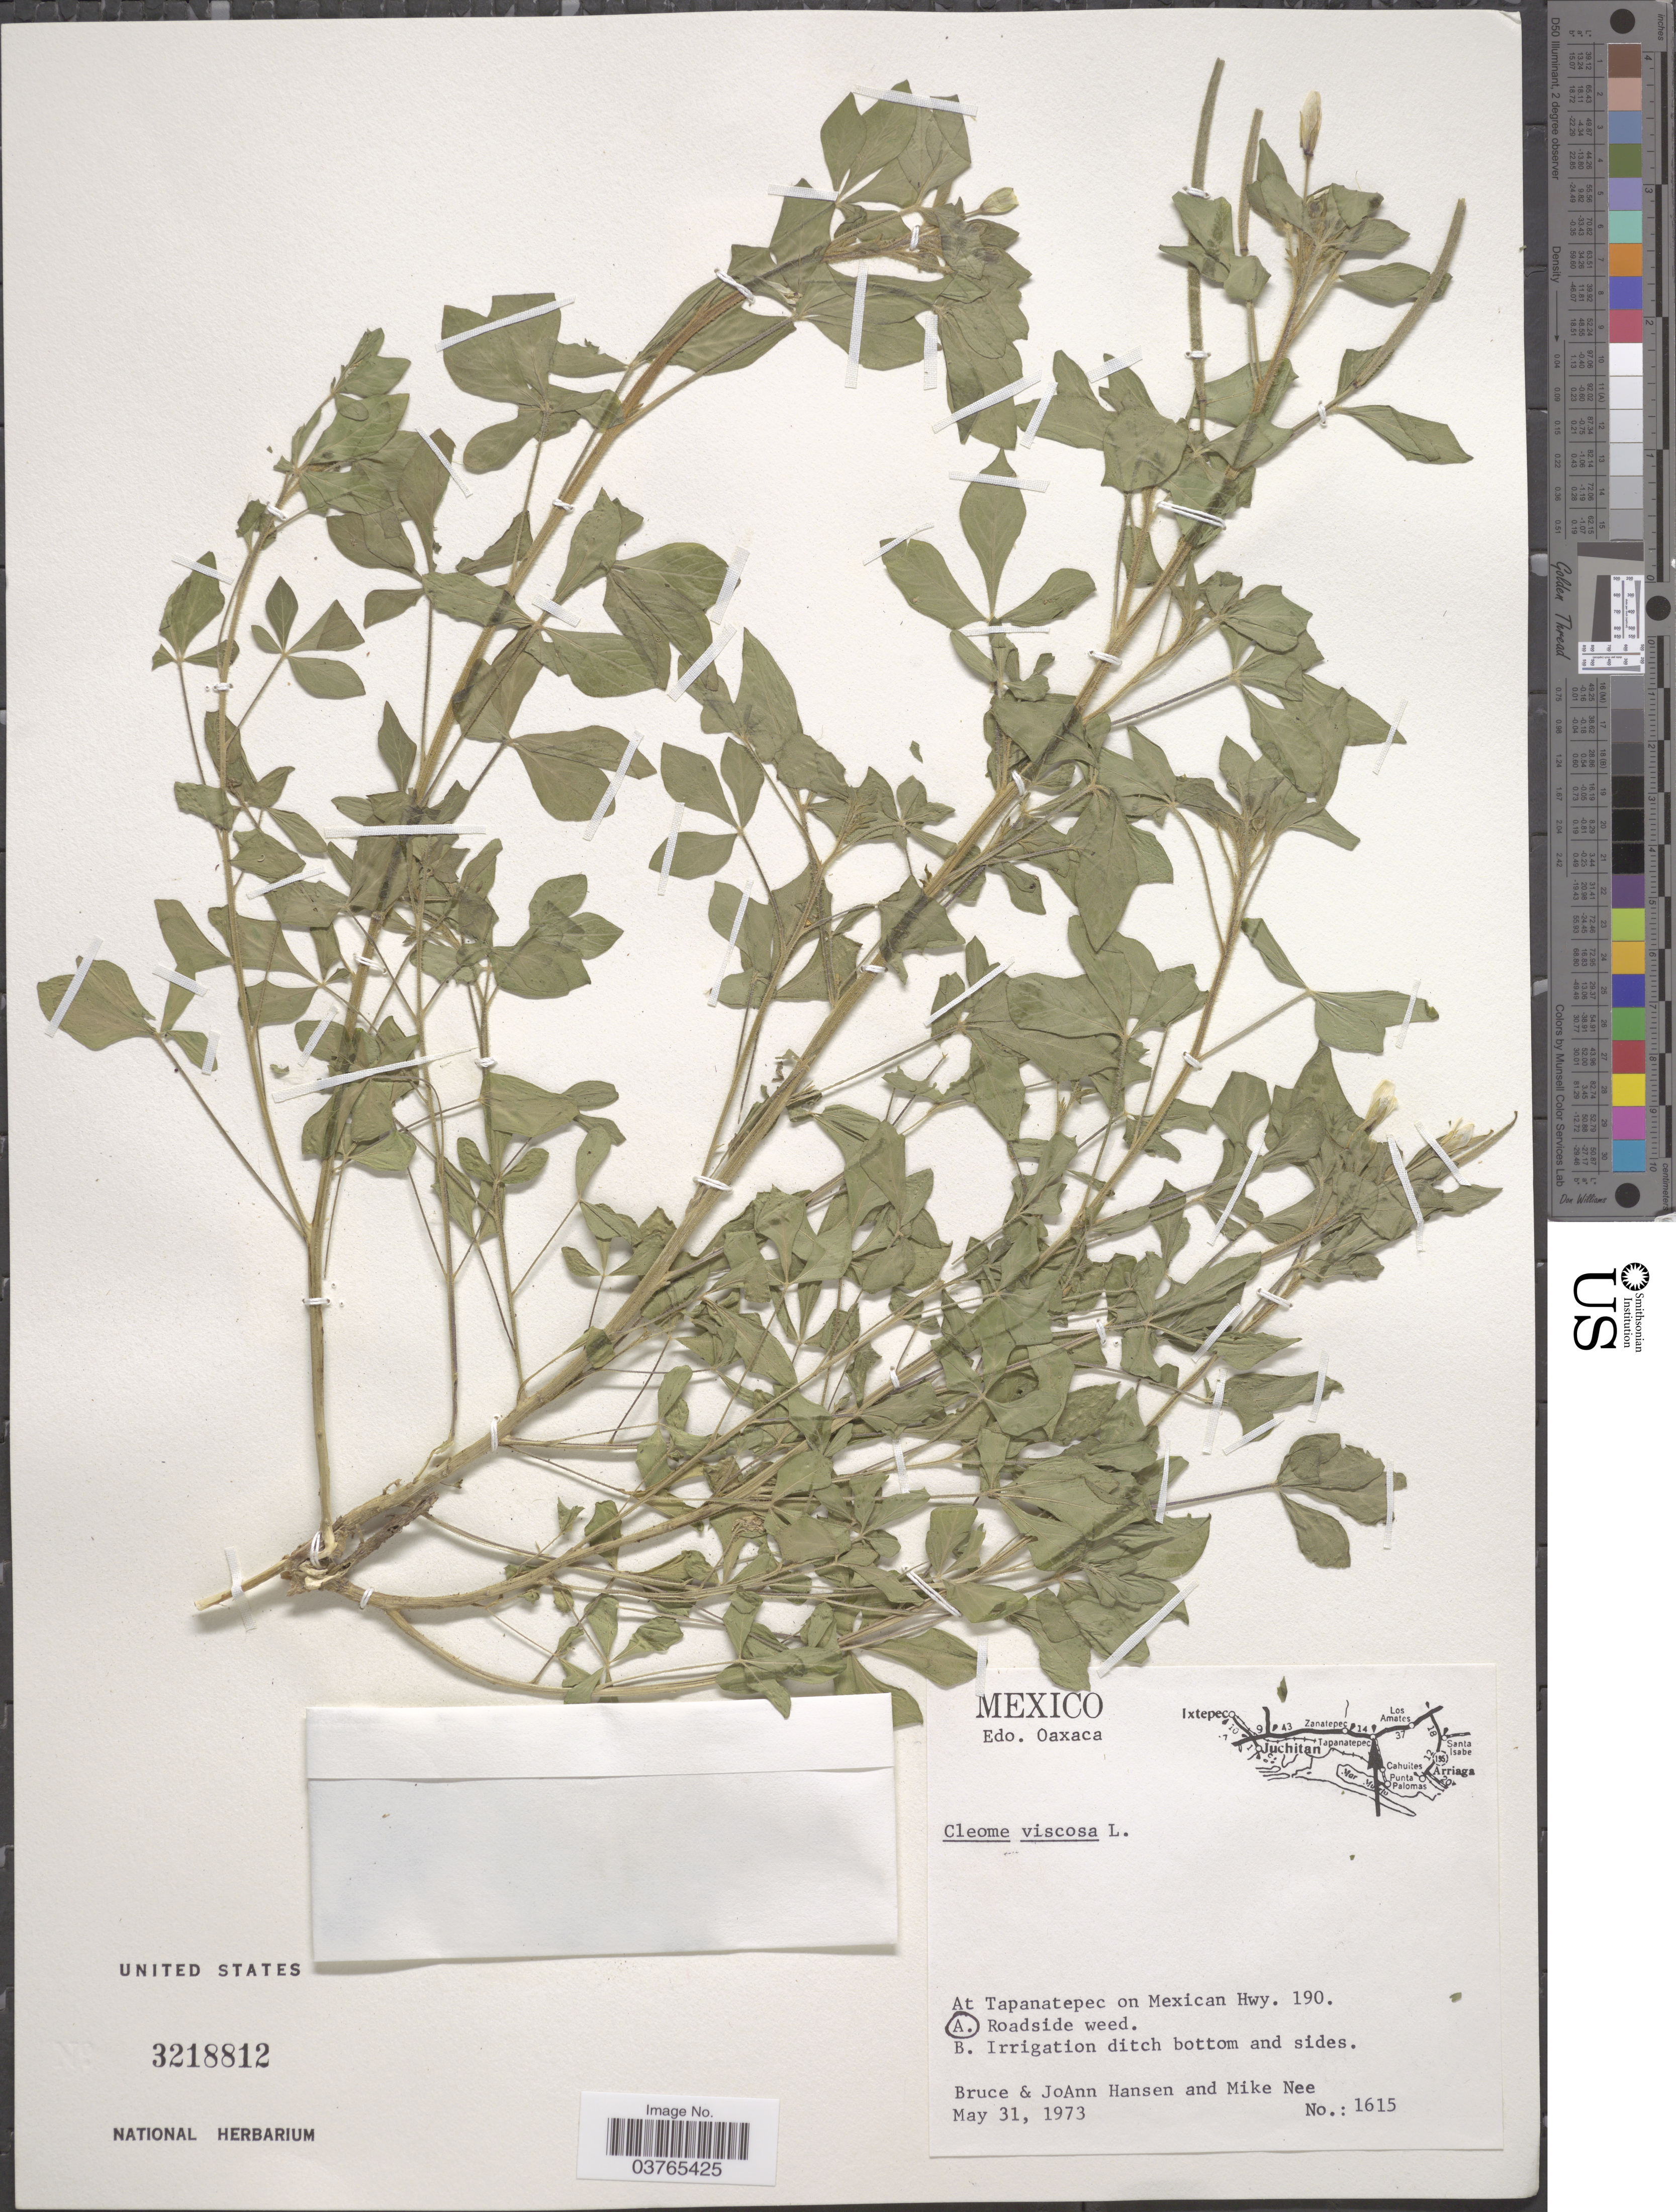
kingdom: Plantae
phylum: Tracheophyta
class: Magnoliopsida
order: Brassicales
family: Cleomaceae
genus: Arivela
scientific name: Arivela viscosa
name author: (L.) Raf.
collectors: B. Hansen, J. Hansen & M. Nee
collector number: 1615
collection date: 1973-05-31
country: Mexico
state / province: Oaxaca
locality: Edo. Oaxaca. At Tapanatepec on Mexican Hwy. 190.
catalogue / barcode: US 3218812